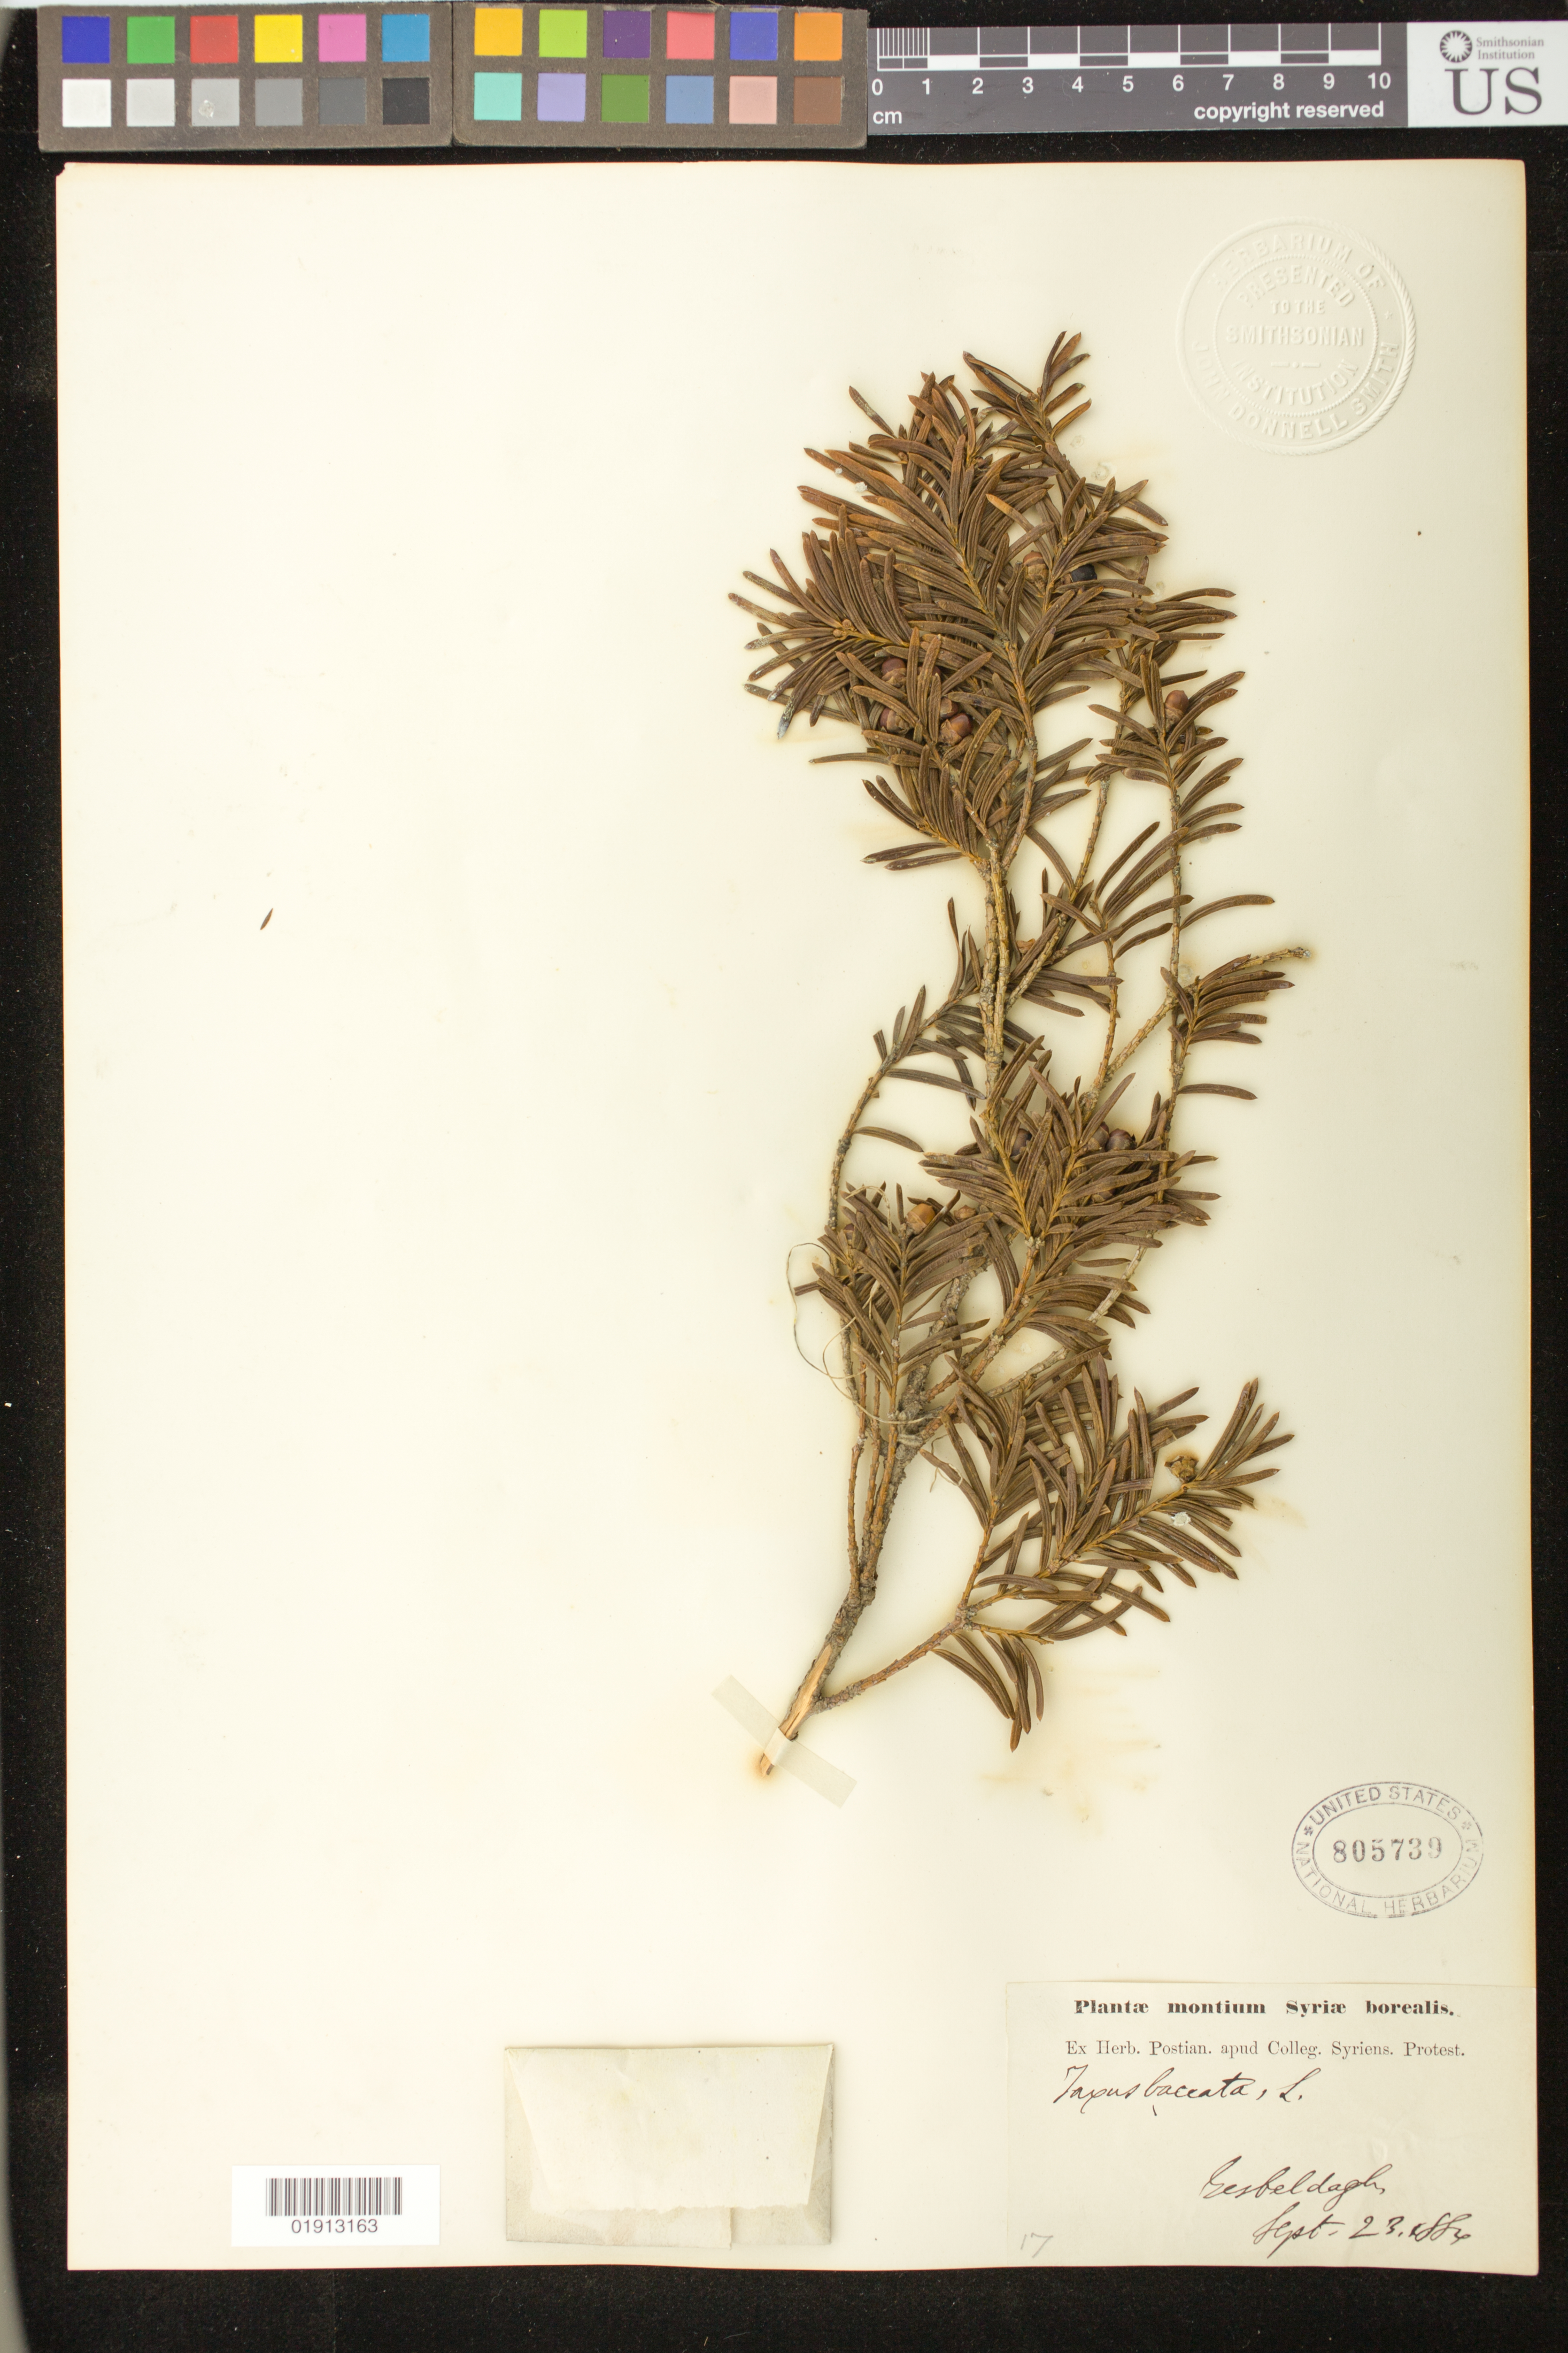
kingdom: Plantae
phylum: Tracheophyta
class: Pinopsida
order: Pinales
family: Taxaceae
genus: Taxus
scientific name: Taxus baccata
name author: L.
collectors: ex herb. Postian. apud Colleg. Syriens. Protest. USE "Fannie P. A. Shepard" (10308853) AS PRIMARY COLLECTOR INSTEAD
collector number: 17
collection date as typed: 23 Sep 1884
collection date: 1884-09-23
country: Syria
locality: Gesbeldagh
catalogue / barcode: US 805739